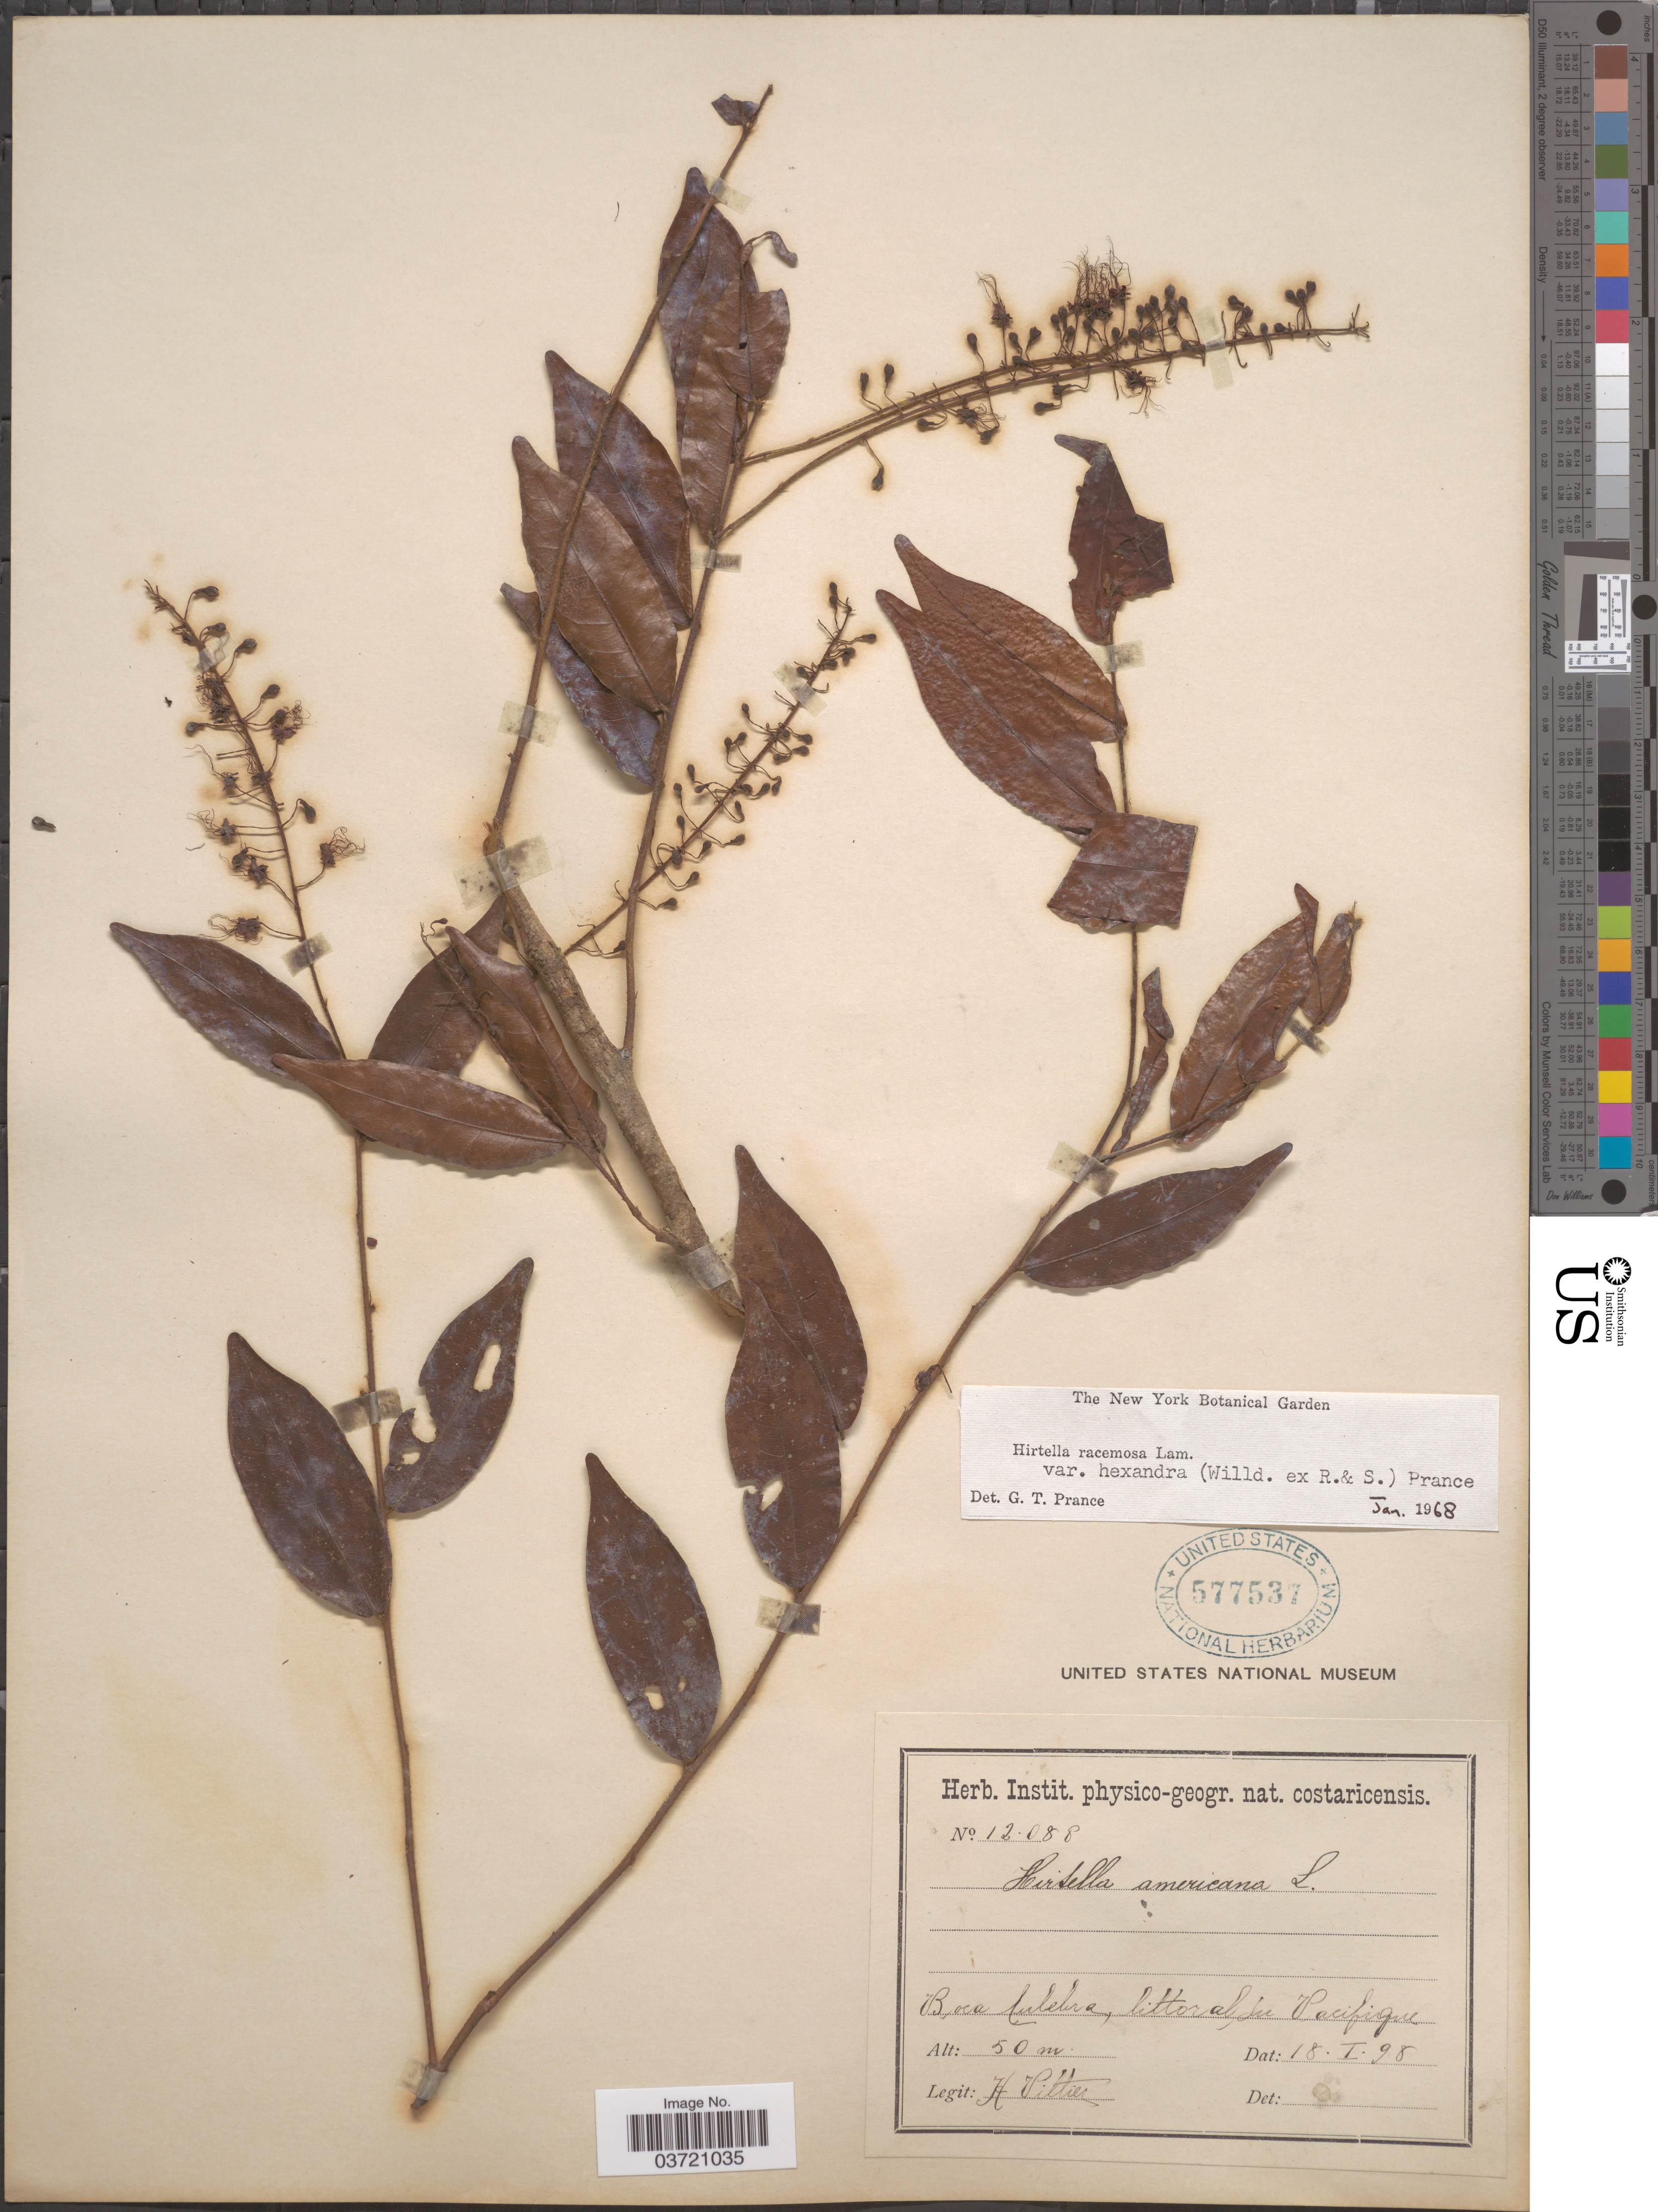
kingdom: Plantae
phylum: Tracheophyta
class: Magnoliopsida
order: Malpighiales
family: Chrysobalanaceae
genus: Hirtella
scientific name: Hirtella racemosa var. hexandra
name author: (Willd. ex Roem. & Schult.) Prance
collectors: H. F. Pittier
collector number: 12088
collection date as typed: Transcribed d/m/y: 18/1/98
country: Costa Rica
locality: Boca Culebra, littoral, du Pacifique.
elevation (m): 50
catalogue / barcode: US 577537